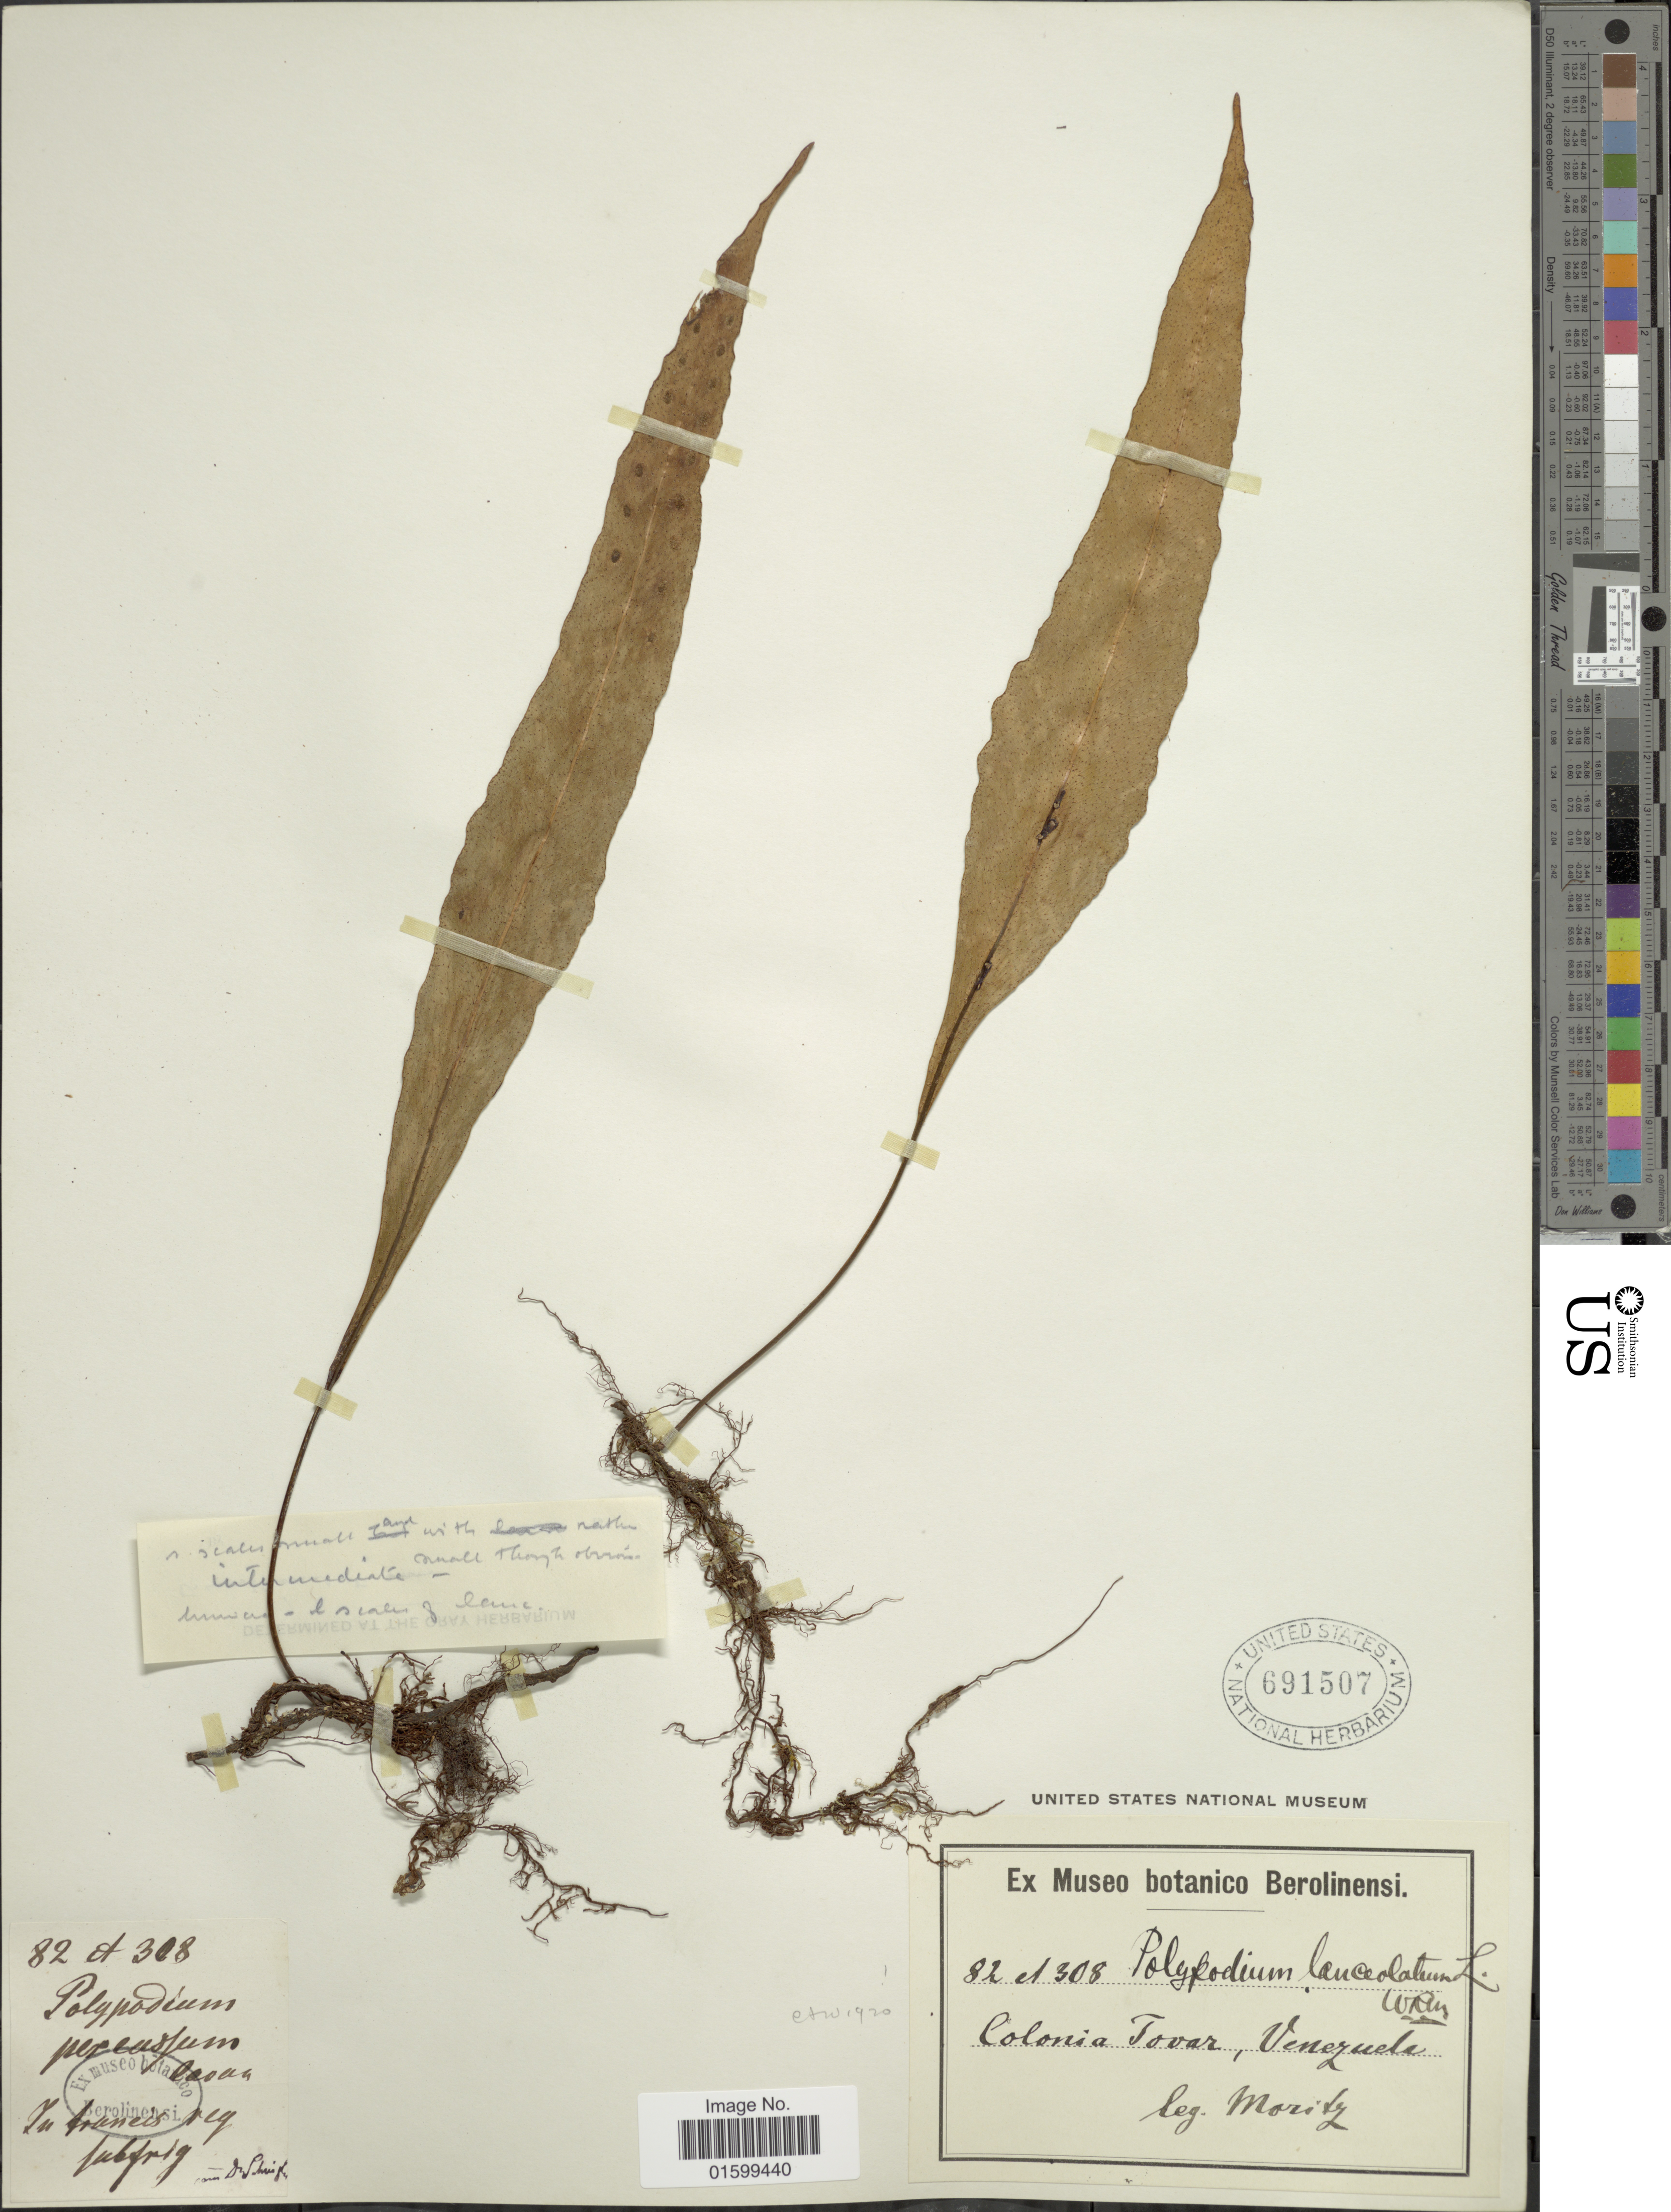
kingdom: Plantae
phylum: Tracheophyta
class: Polypodiopsida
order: Polypodiales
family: Polypodiaceae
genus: Pleopeltis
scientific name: Pleopeltis macrocarpa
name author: (Bory ex Willd.) Kaulf.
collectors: Moritz, --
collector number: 82/308*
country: Venezuela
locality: Colonia Tovar.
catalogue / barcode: US 691507